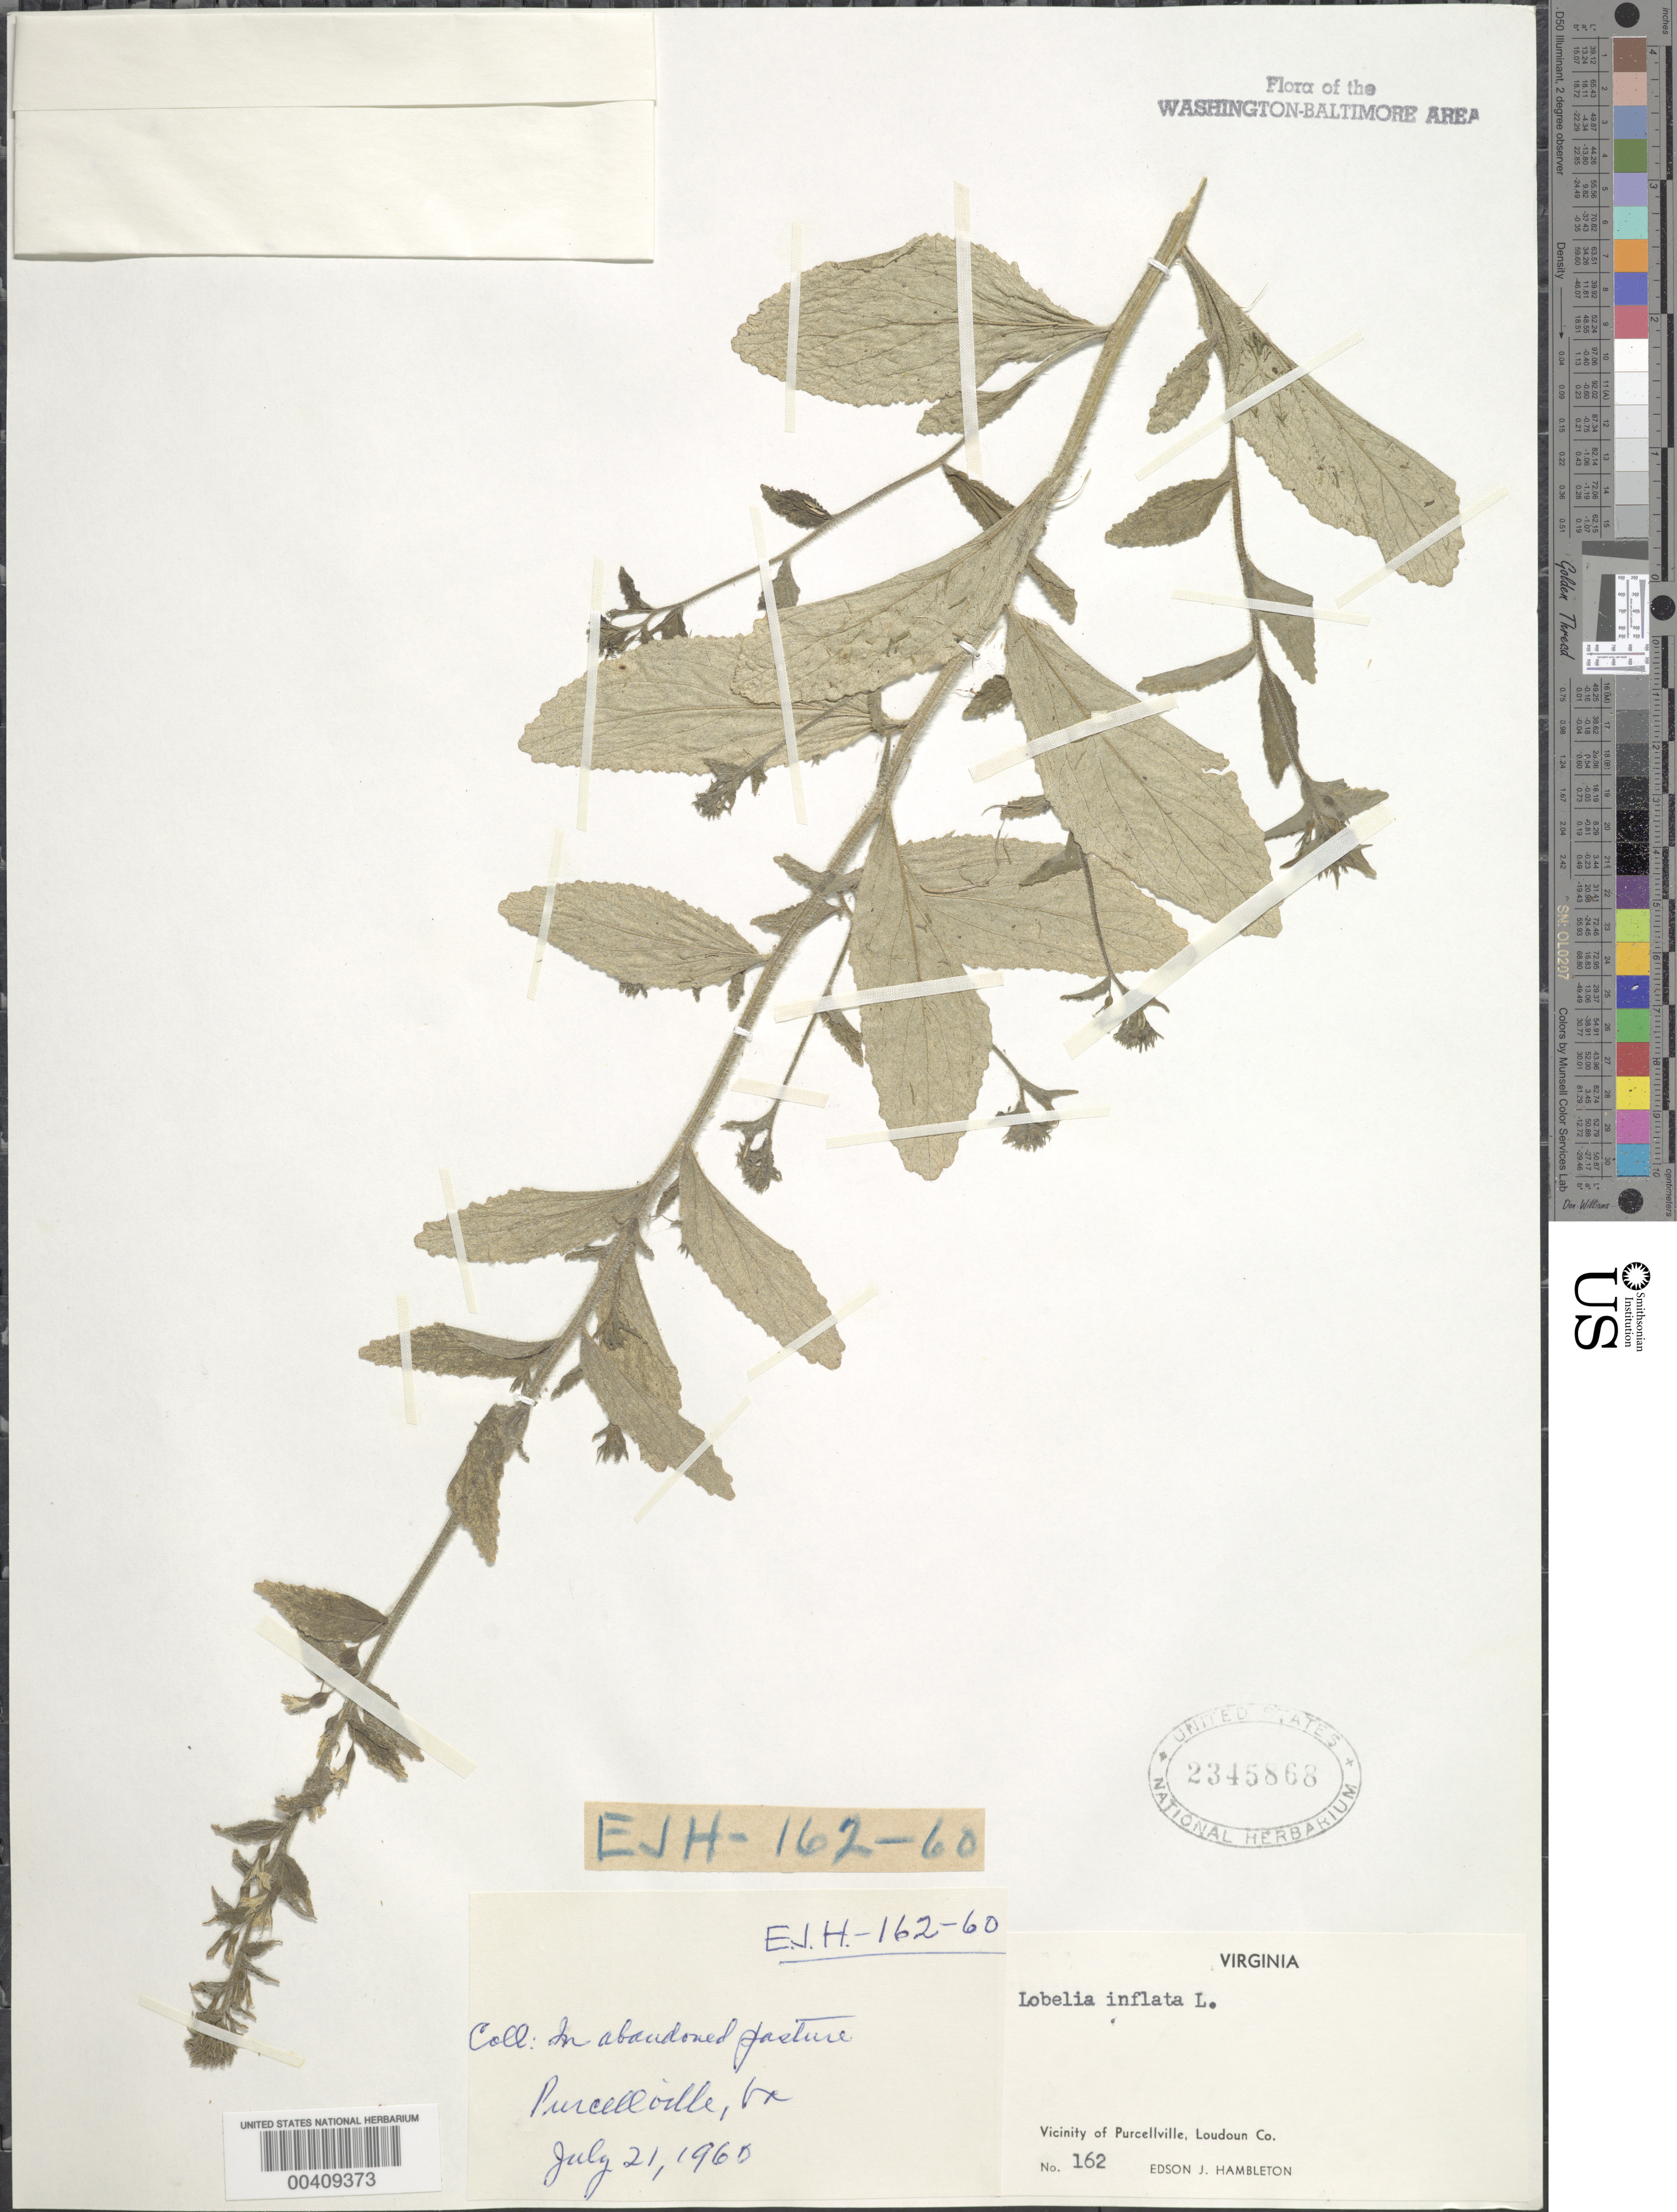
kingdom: Plantae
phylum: Tracheophyta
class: Magnoliopsida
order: Asterales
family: Campanulaceae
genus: Lobelia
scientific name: Lobelia inflata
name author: L.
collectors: E. Hambleton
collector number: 162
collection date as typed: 21 Jul 1960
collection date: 1960-07-21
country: United States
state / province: Virginia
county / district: Loudoun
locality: Purcellville, in abandoned pasture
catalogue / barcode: US 2345868